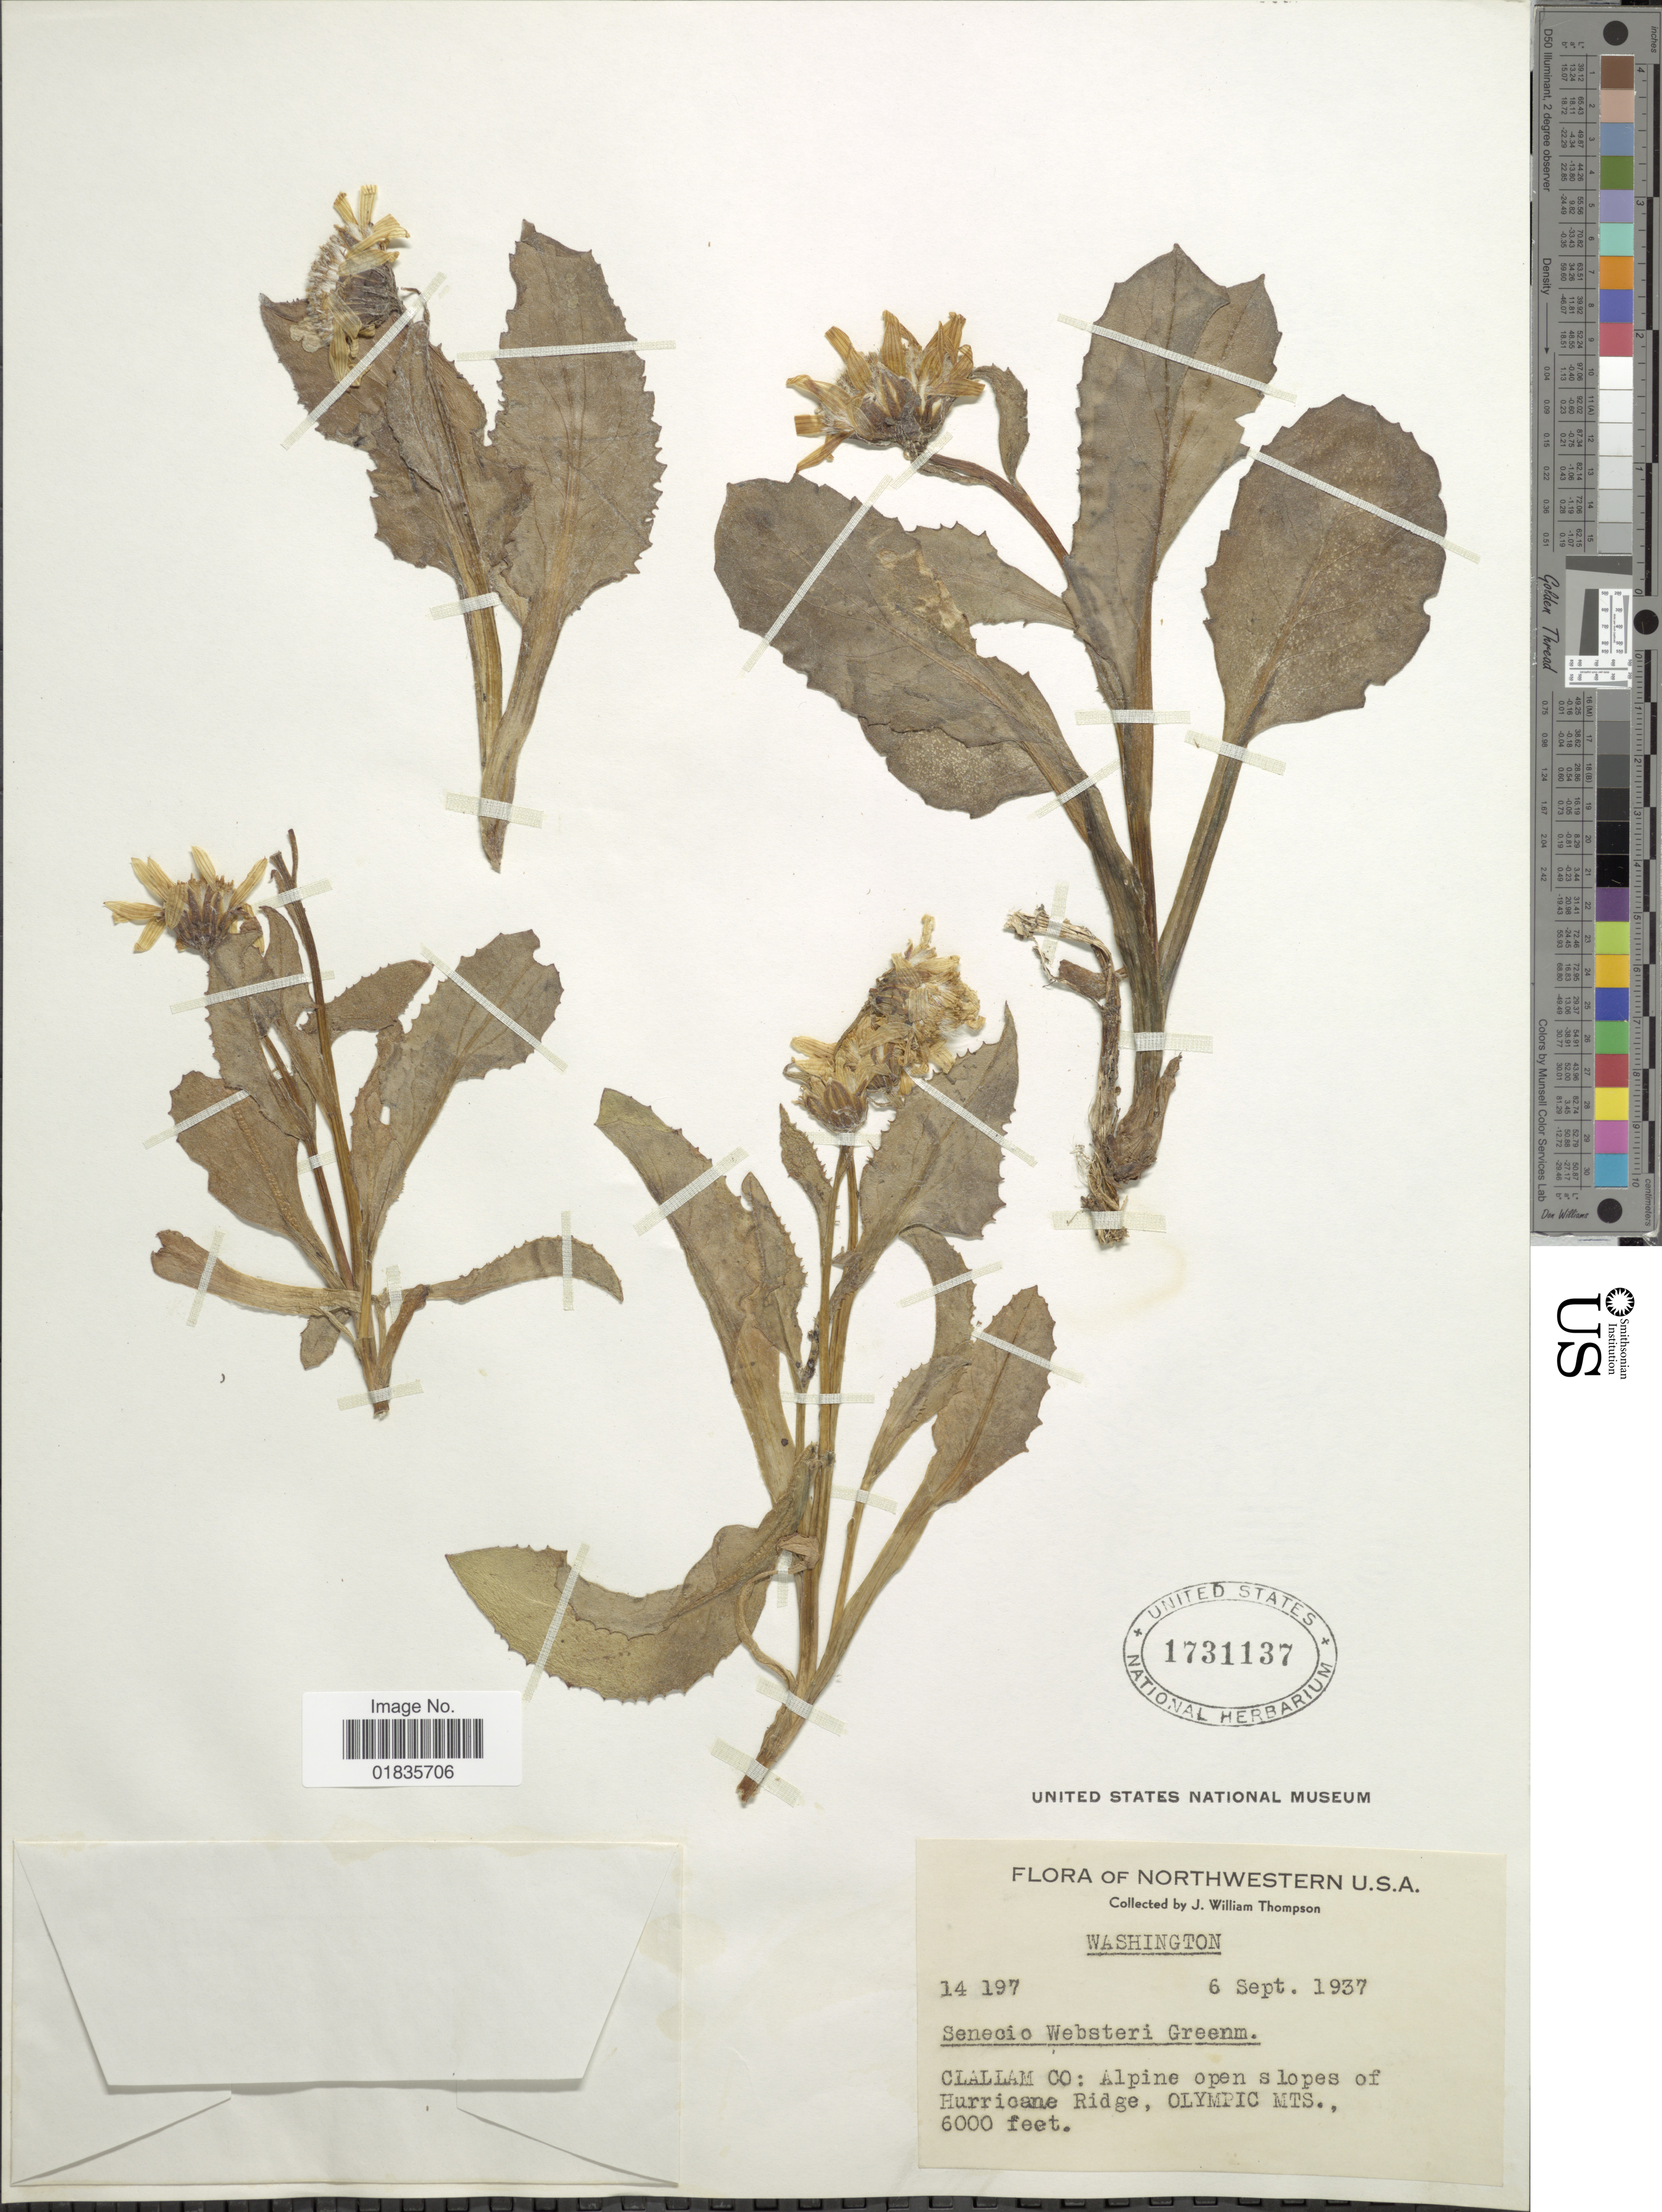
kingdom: Plantae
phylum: Tracheophyta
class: Magnoliopsida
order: Asterales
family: Asteraceae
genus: Senecio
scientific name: Senecio neowebsteri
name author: S.F. Blake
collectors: J. W. Thompson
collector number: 14197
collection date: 1937-09-06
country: United States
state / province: Washington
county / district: Clallam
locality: Northwestern U.S.A., Clallam Co: Alpine open slopes of Hurricane Ridge, Olympic Mts.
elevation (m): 1829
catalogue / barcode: US 1731137